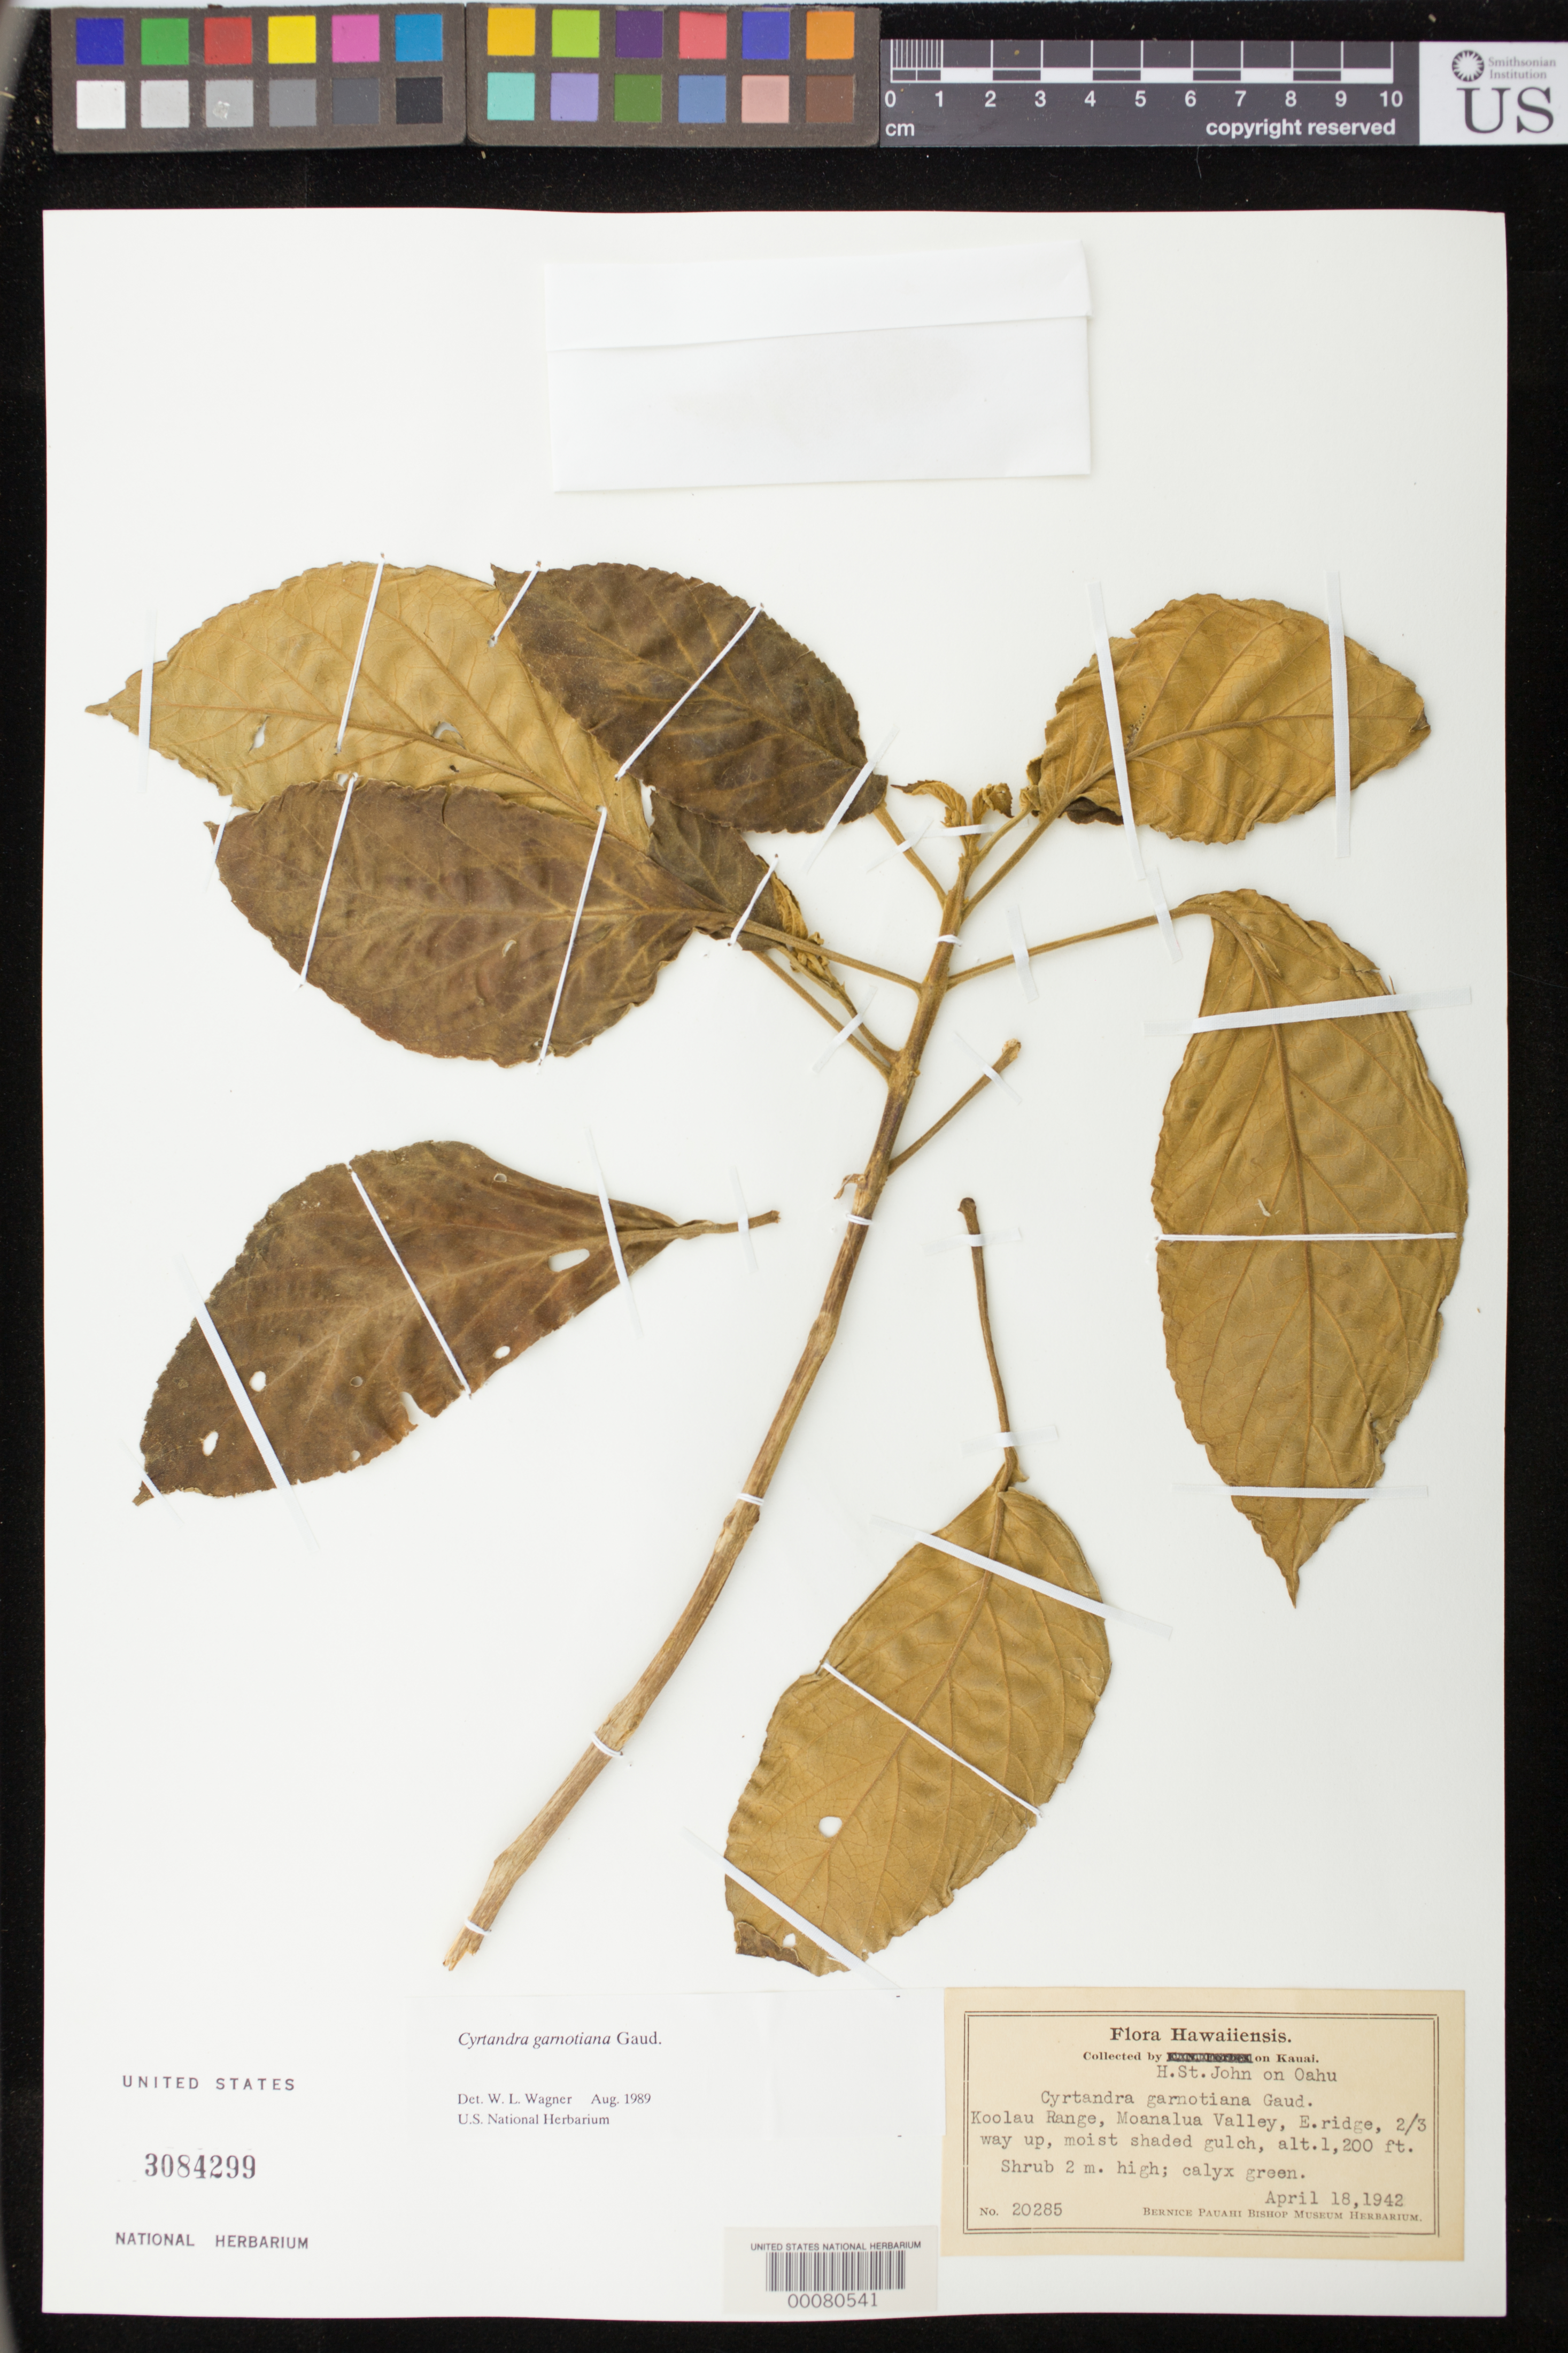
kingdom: Plantae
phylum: Tracheophyta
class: Magnoliopsida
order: Lamiales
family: Gesneriaceae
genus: Cyrtandra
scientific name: Cyrtandra garnotiana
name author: Gaudich.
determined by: Wagner, W. L., (BOT), Smithsonian Institution - National Museum of Natural History (UNITED STATES)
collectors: H. St. John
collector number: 20285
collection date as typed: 18 Apr 1942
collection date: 1942-04-18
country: United States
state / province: Hawaii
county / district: Honolulu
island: Oahu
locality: Koolau Range, Moanalua Valley, E Ridge, 2/3 way up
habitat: Moist shaded gulch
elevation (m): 366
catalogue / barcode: US 3084299